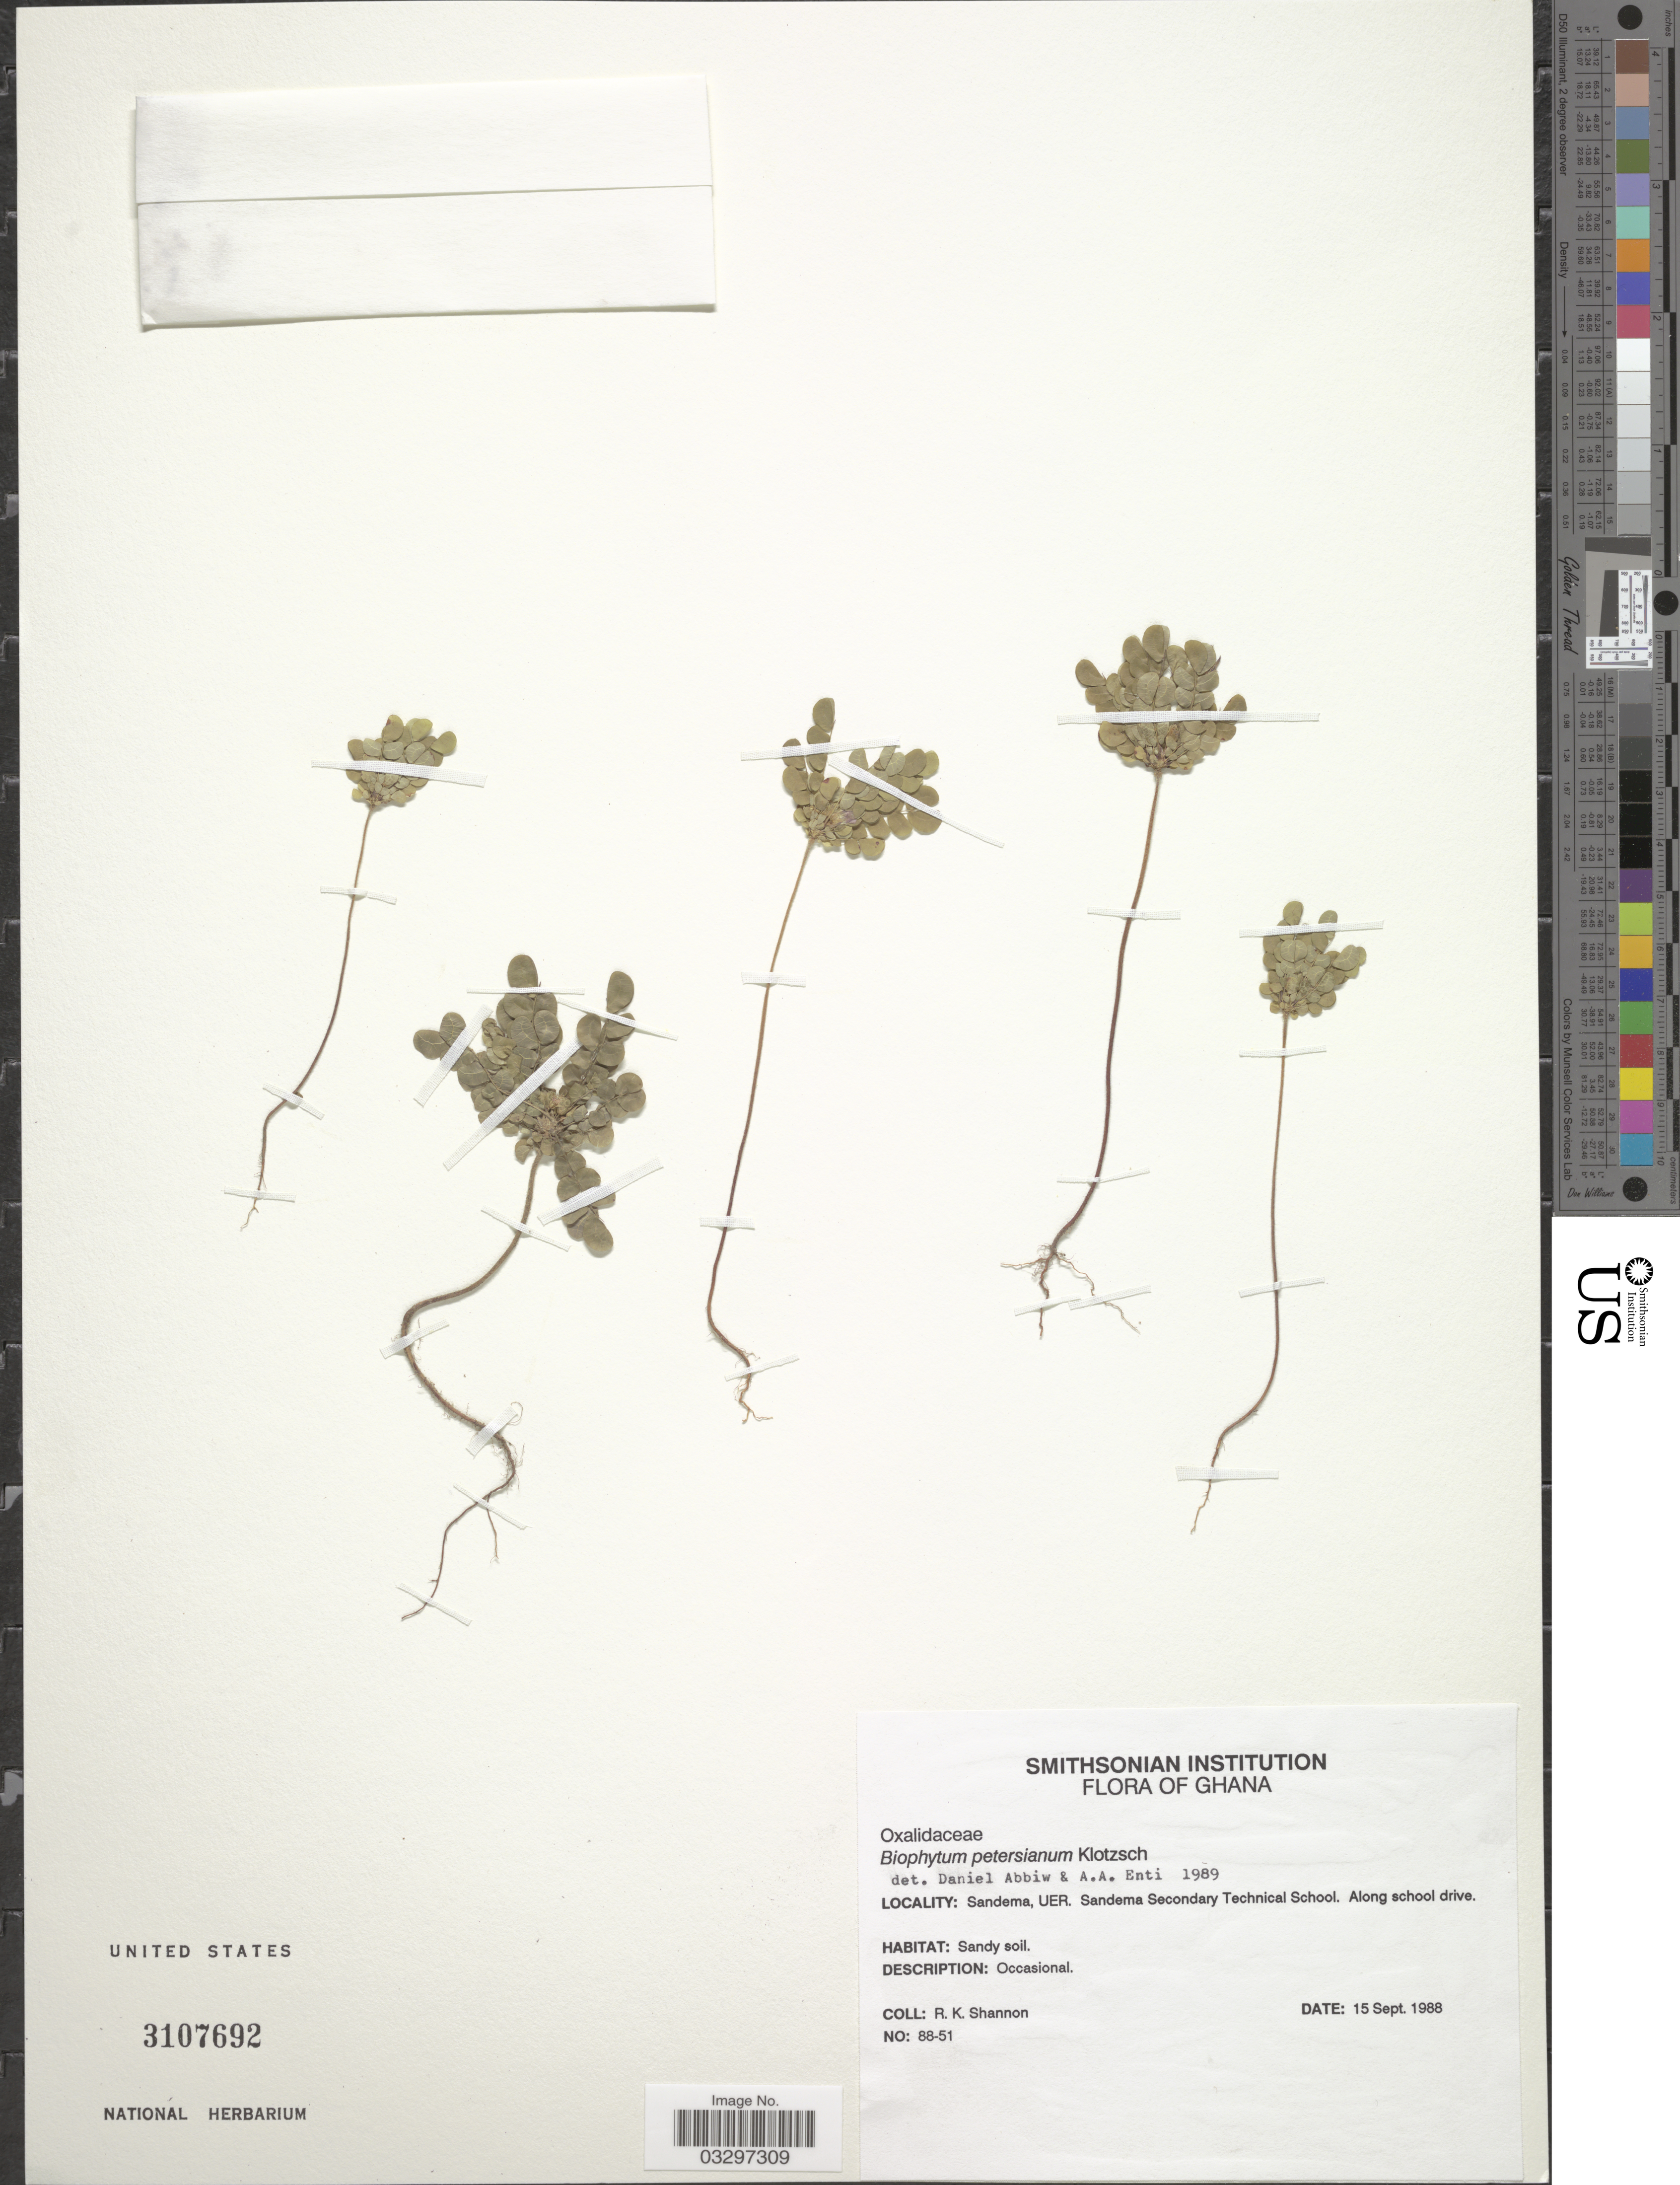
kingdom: Plantae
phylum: Tracheophyta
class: Magnoliopsida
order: Oxalidales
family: Oxalidaceae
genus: Biophytum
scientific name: Biophytum umbraculum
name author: Welw.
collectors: R. Shannon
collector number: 88-51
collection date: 1988-09-15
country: Ghana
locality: Sandema, UER. Sandema Secondary Technical School. Along school drive.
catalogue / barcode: US 3107692